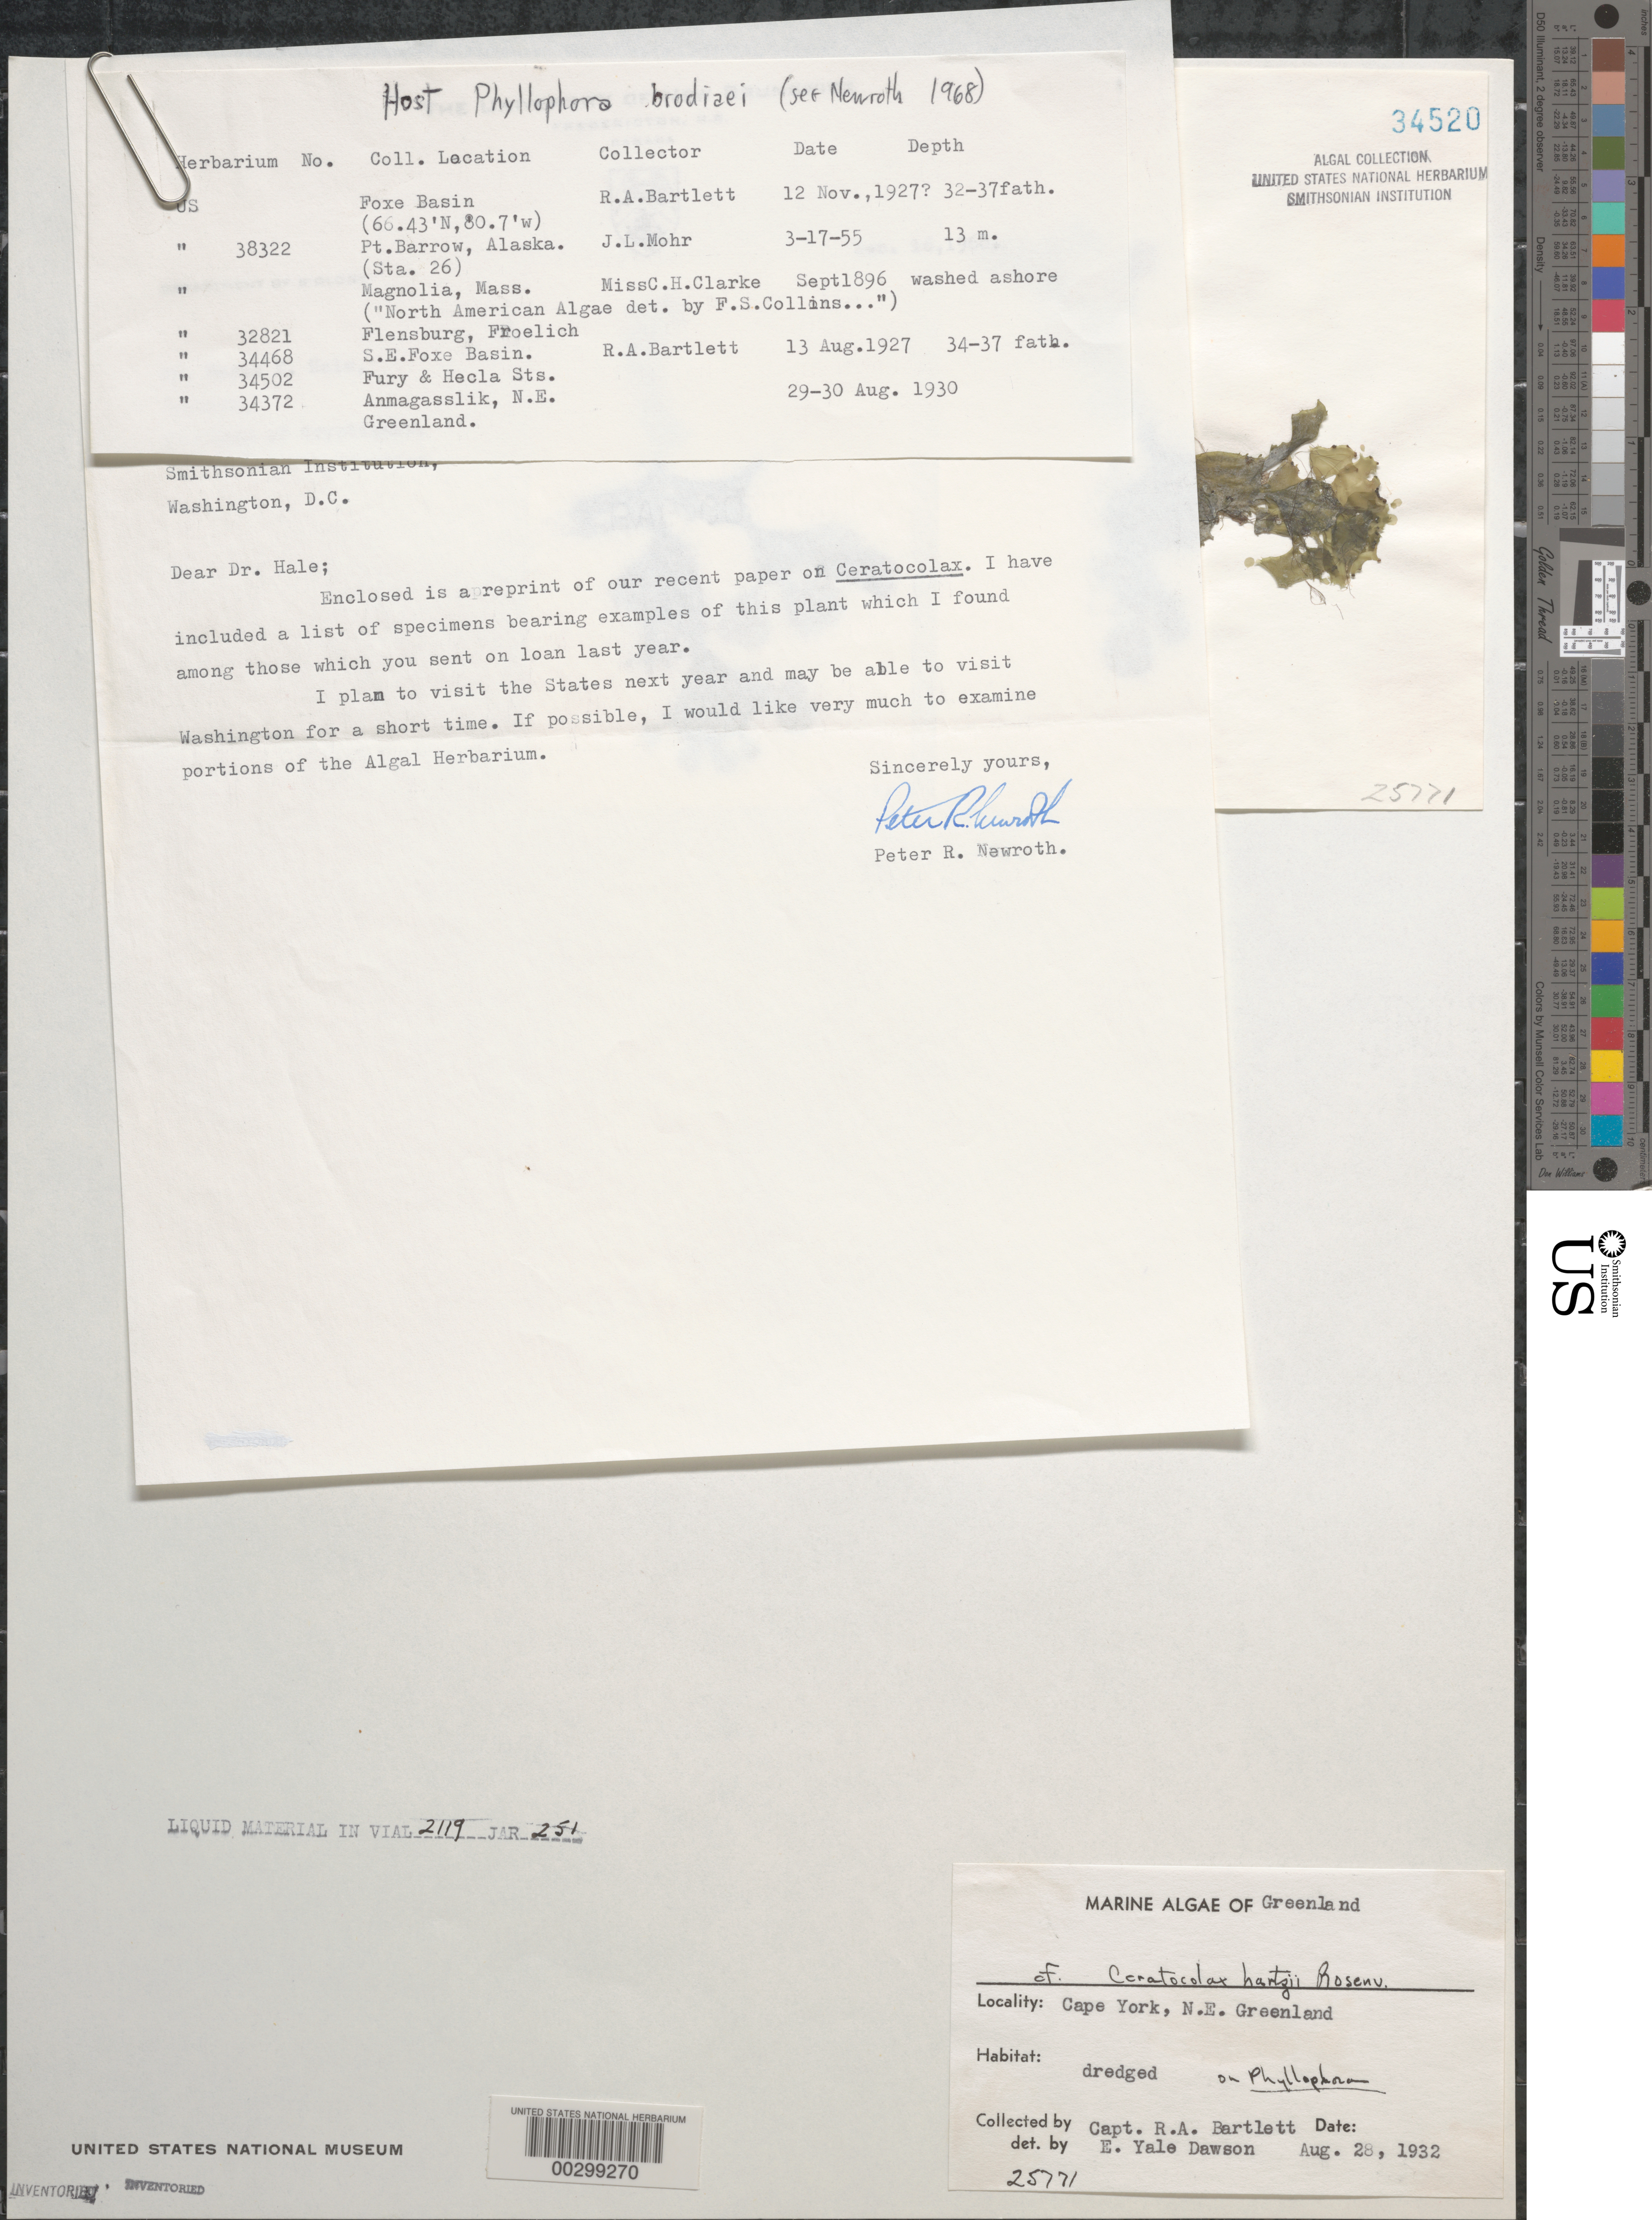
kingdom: Plantae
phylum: Rhodophyta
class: Florideophyceae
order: Gigartinales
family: Phyllophoraceae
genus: Coccotylus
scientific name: Coccotylus hartzii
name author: (Rosenv.) L. Le Gall & G.W. Saunders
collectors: R. A. Bartlett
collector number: EYD 25771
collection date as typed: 28 Aug 1932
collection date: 1932-08-28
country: Greenland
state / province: Nordgronland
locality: Cape york, hayes peninsula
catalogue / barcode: US 34520